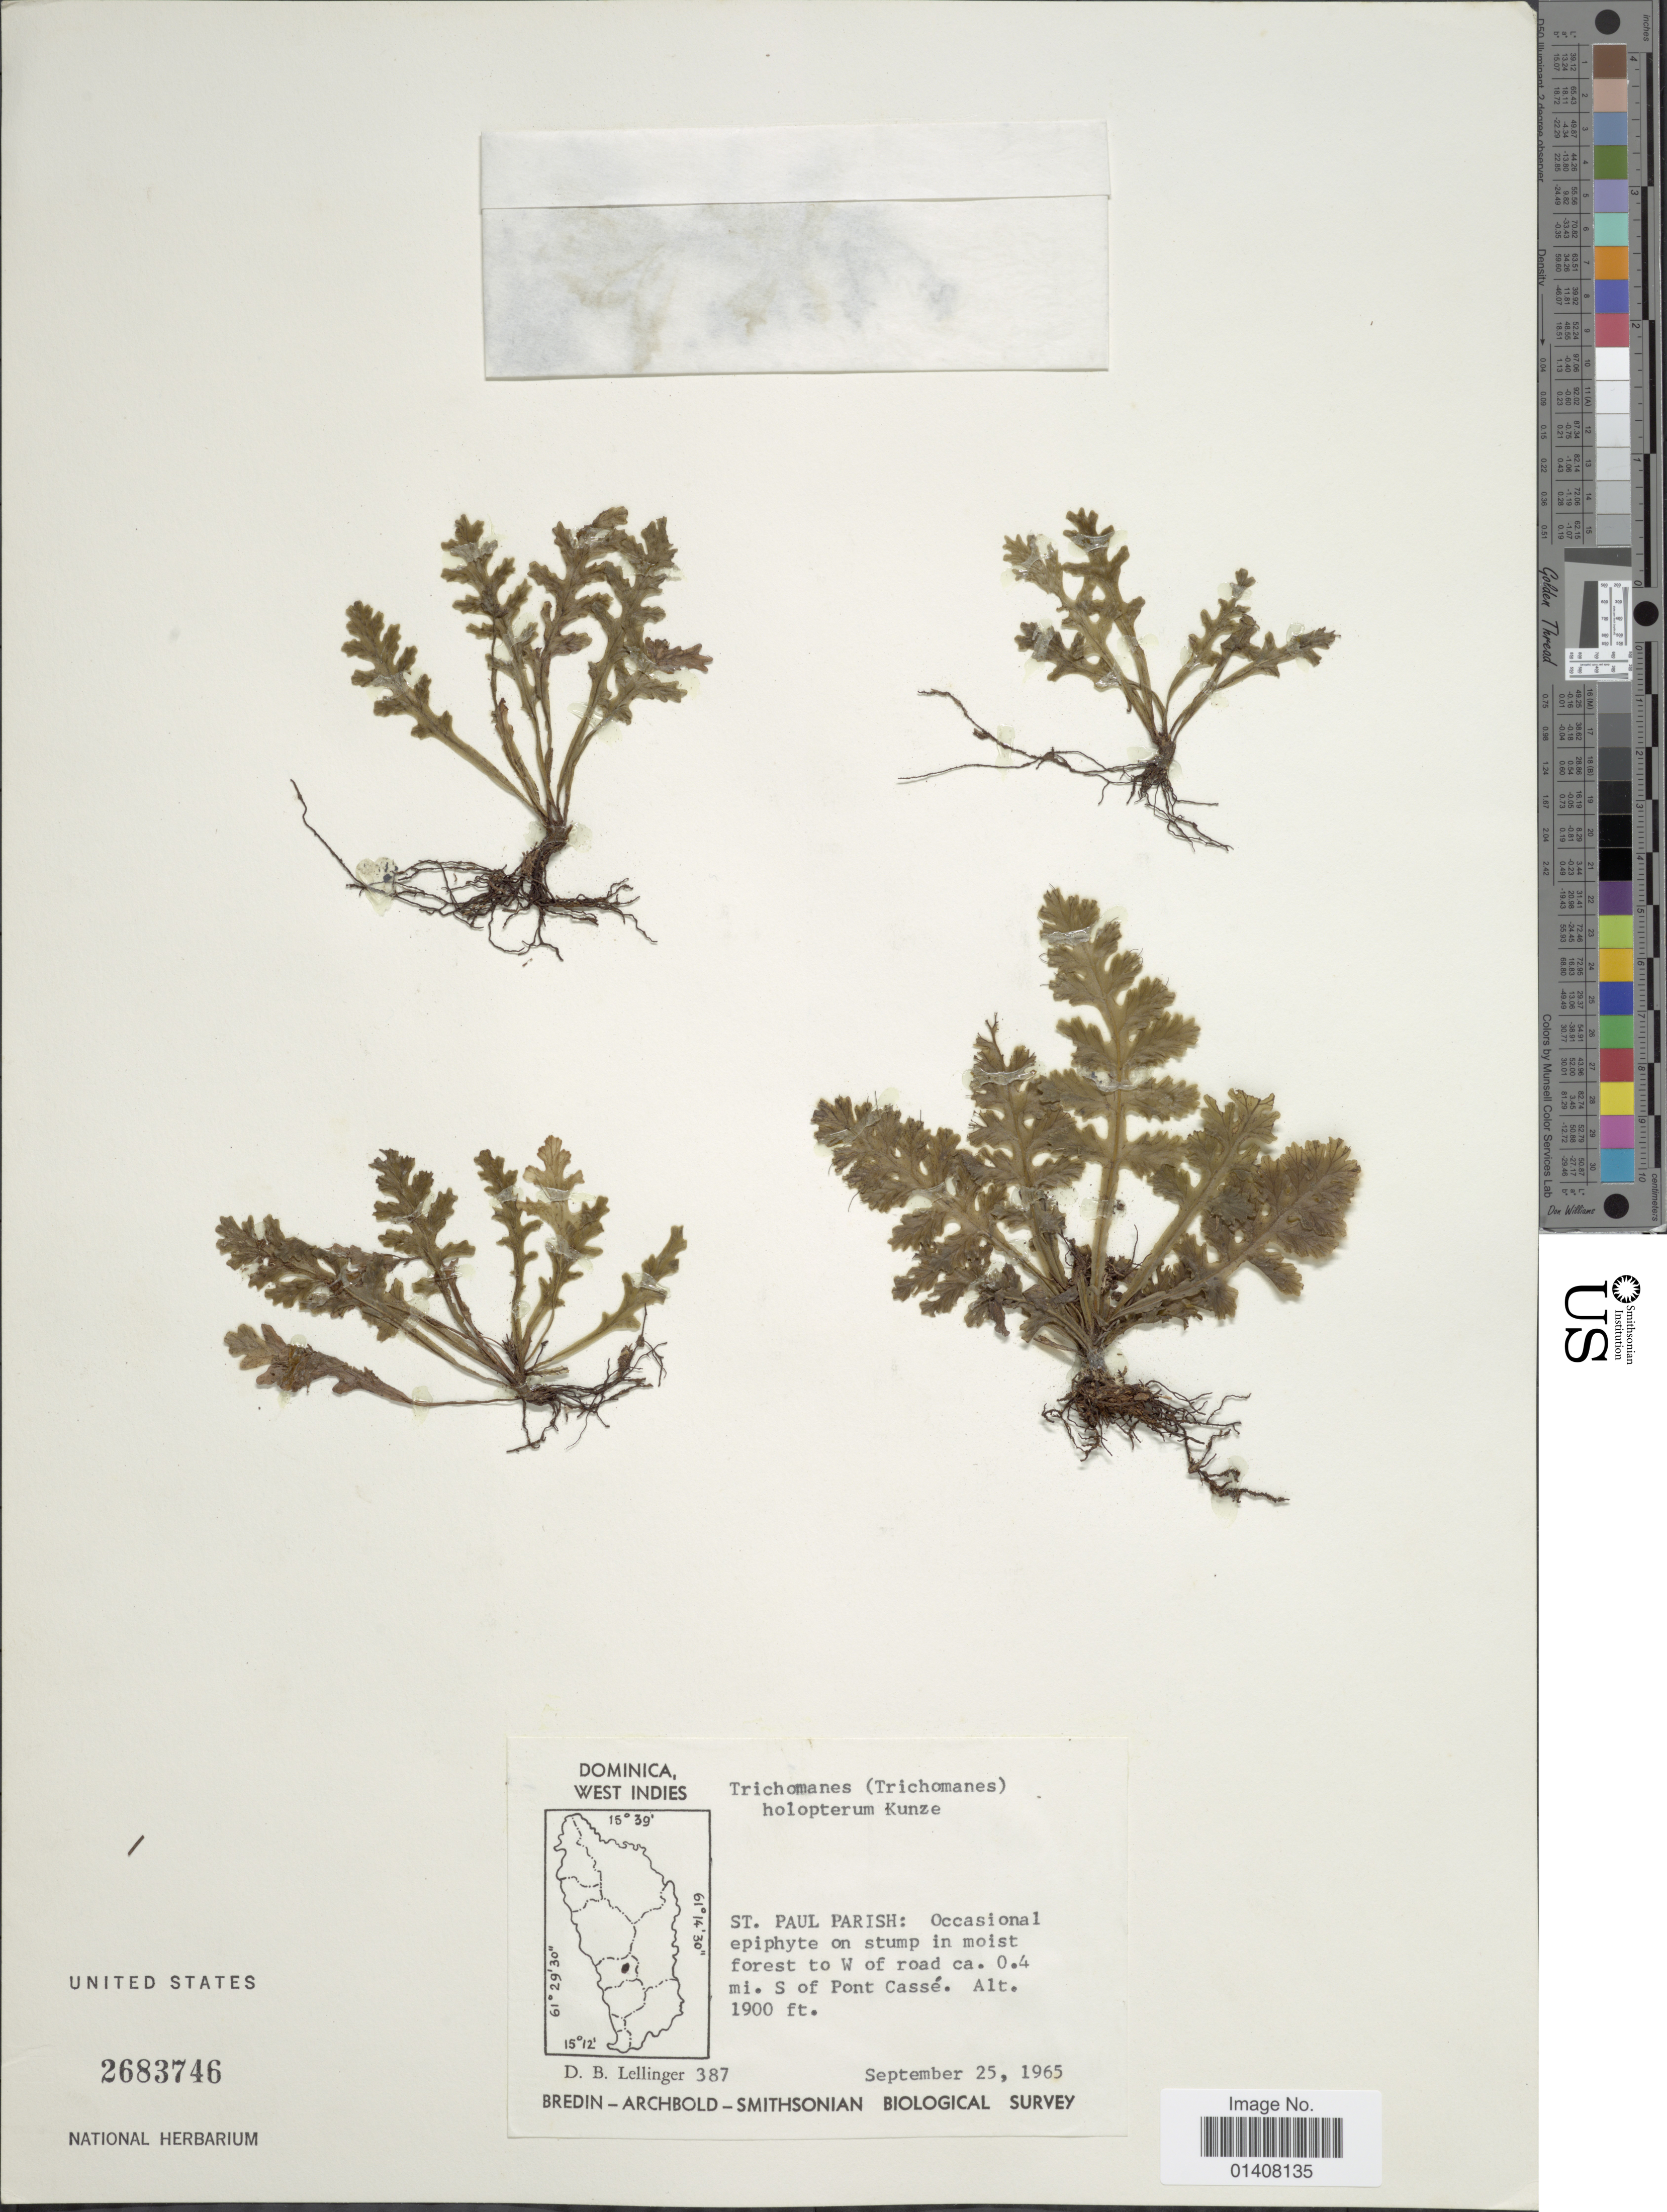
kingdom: Plantae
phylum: Tracheophyta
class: Polypodiopsida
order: Hymenophyllales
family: Hymenophyllaceae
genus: Trichomanes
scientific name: Trichomanes holopterum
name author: Kunze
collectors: D. B. Lellinger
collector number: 387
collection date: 1965-09-25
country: Dominica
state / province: St. Paul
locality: Dominica West Indies, St. Paul Parish: occasional epiphyte on stump in moist forest to W of road ca. 0.4 mi S of Pont Cassé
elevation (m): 579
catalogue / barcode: US 2683746